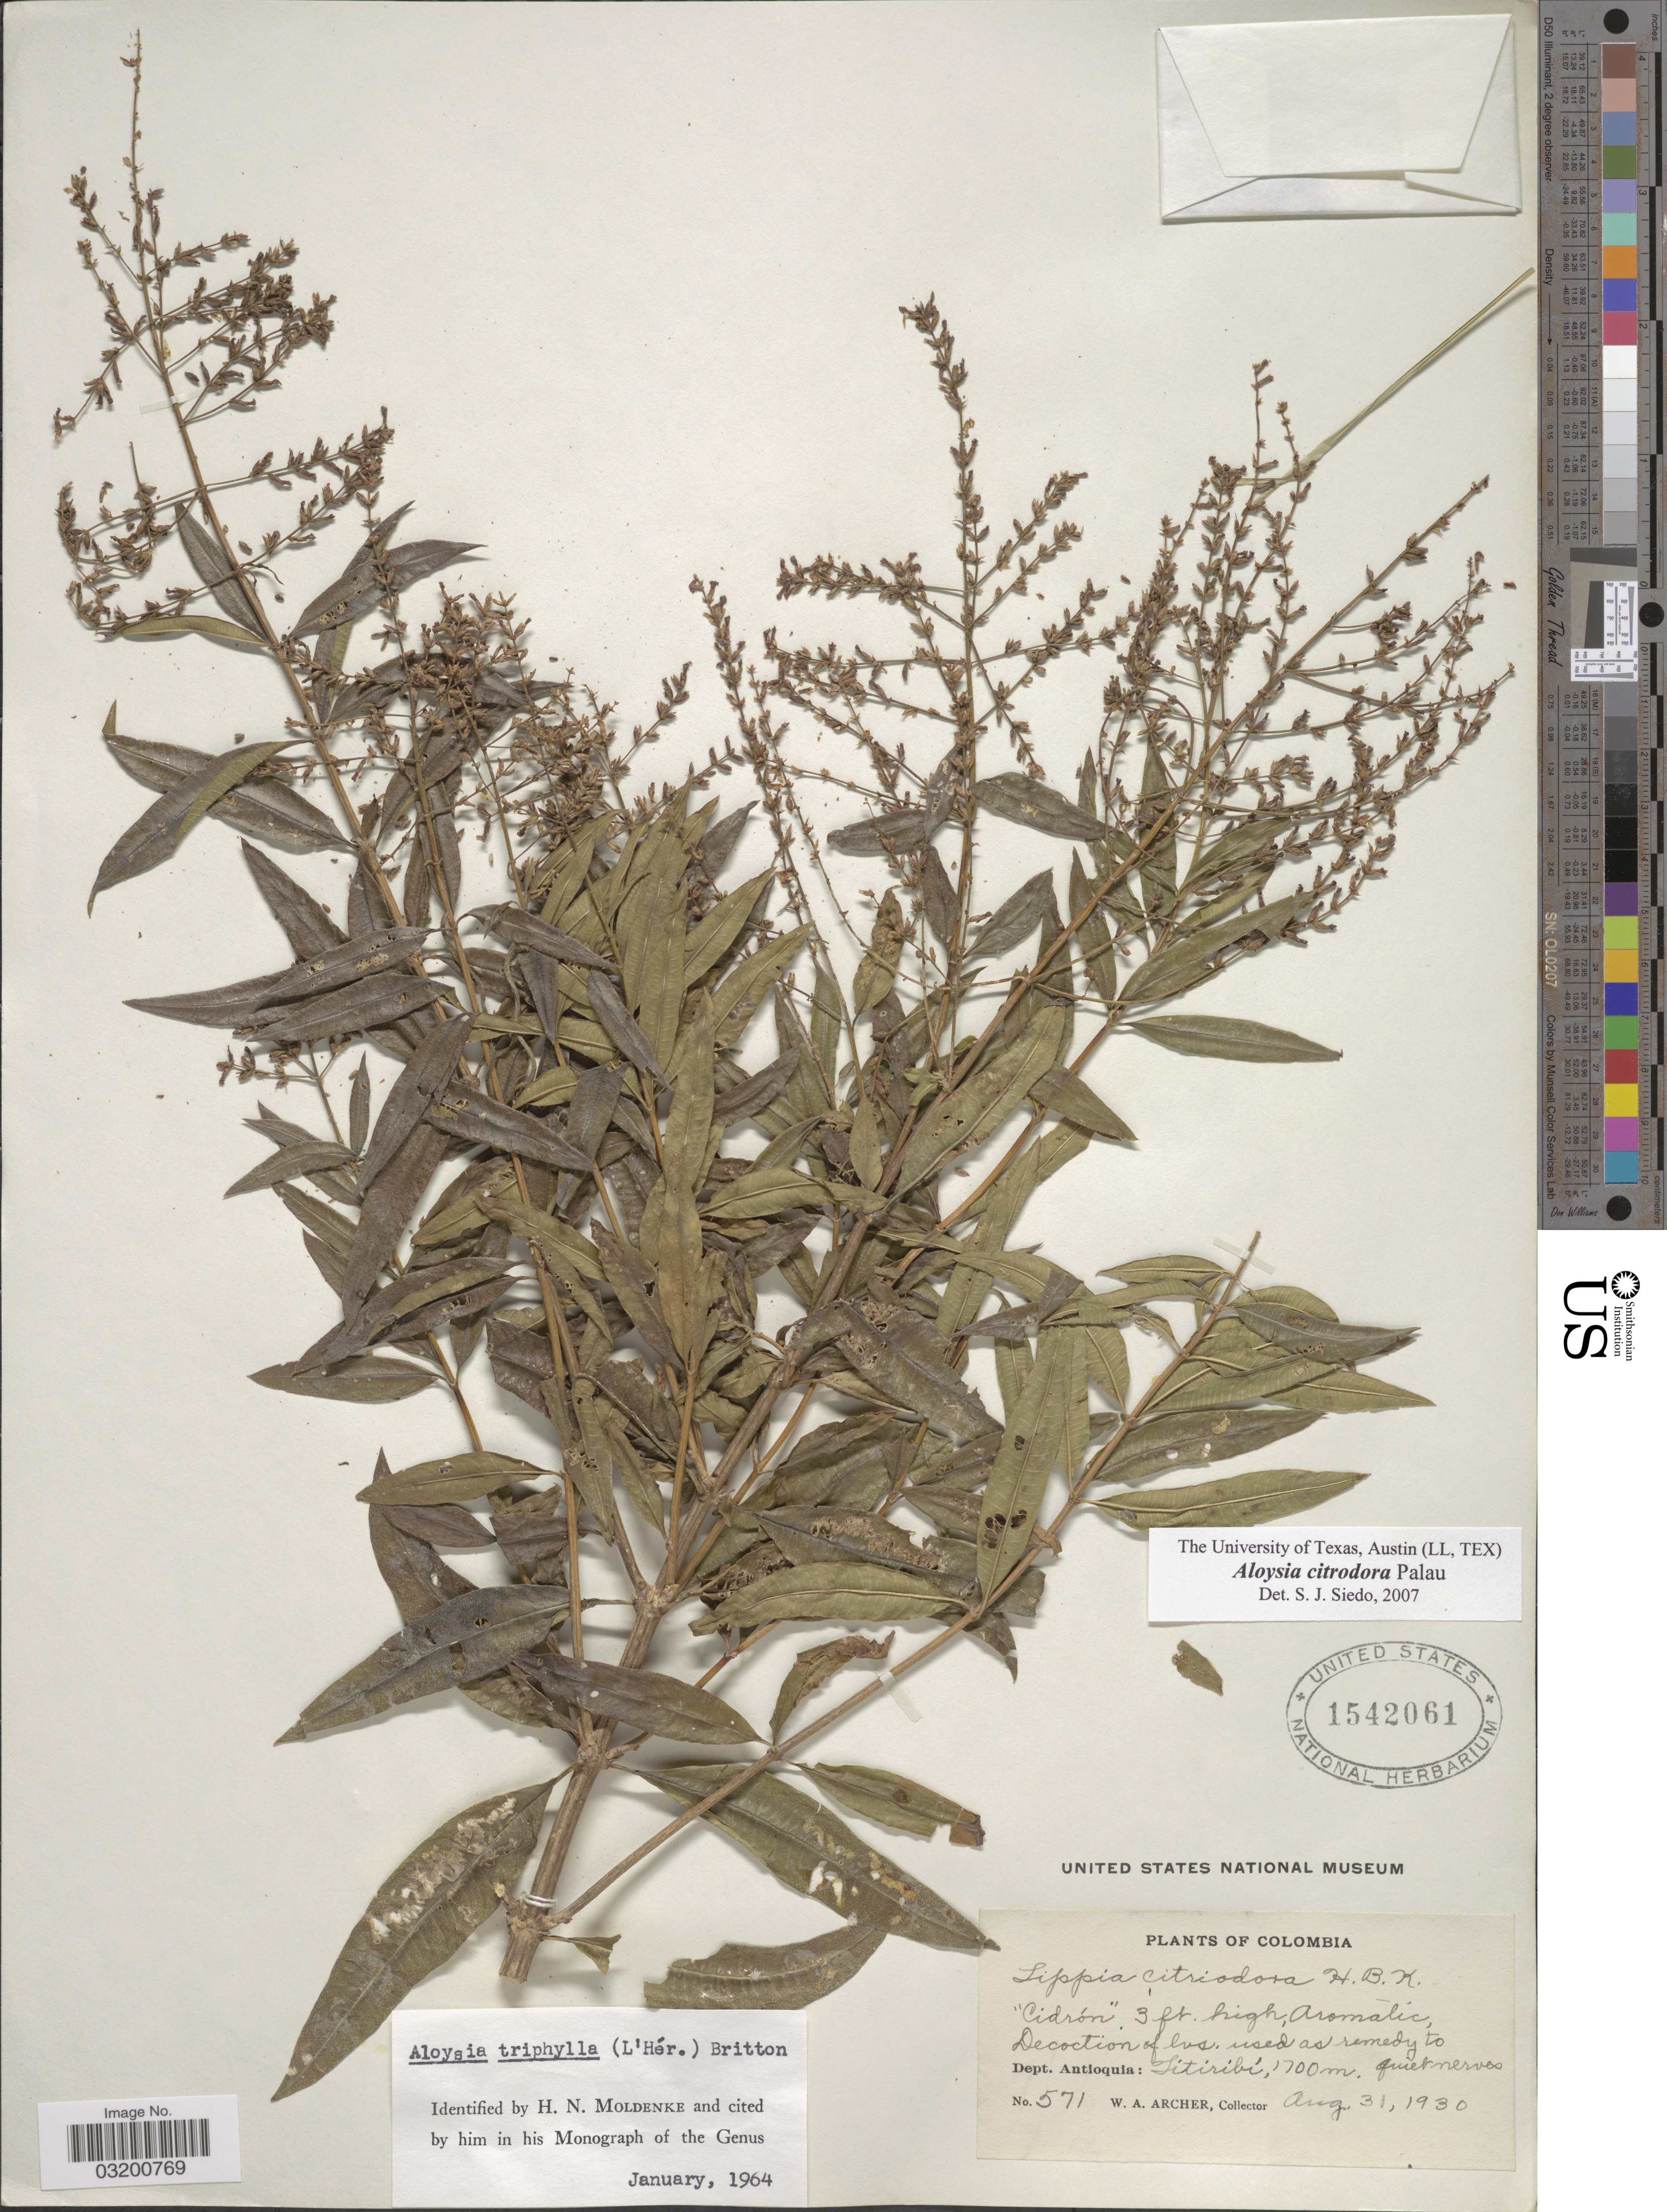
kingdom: Plantae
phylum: Tracheophyta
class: Magnoliopsida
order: Lamiales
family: Verbenaceae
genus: Aloysia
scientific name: Aloysia citrodora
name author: Paláu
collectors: W. Archer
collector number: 571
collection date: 1930-08-31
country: Colombia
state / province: Antioquia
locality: Dept. Antioquia: Titiribí.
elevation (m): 1700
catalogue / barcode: US 1542061